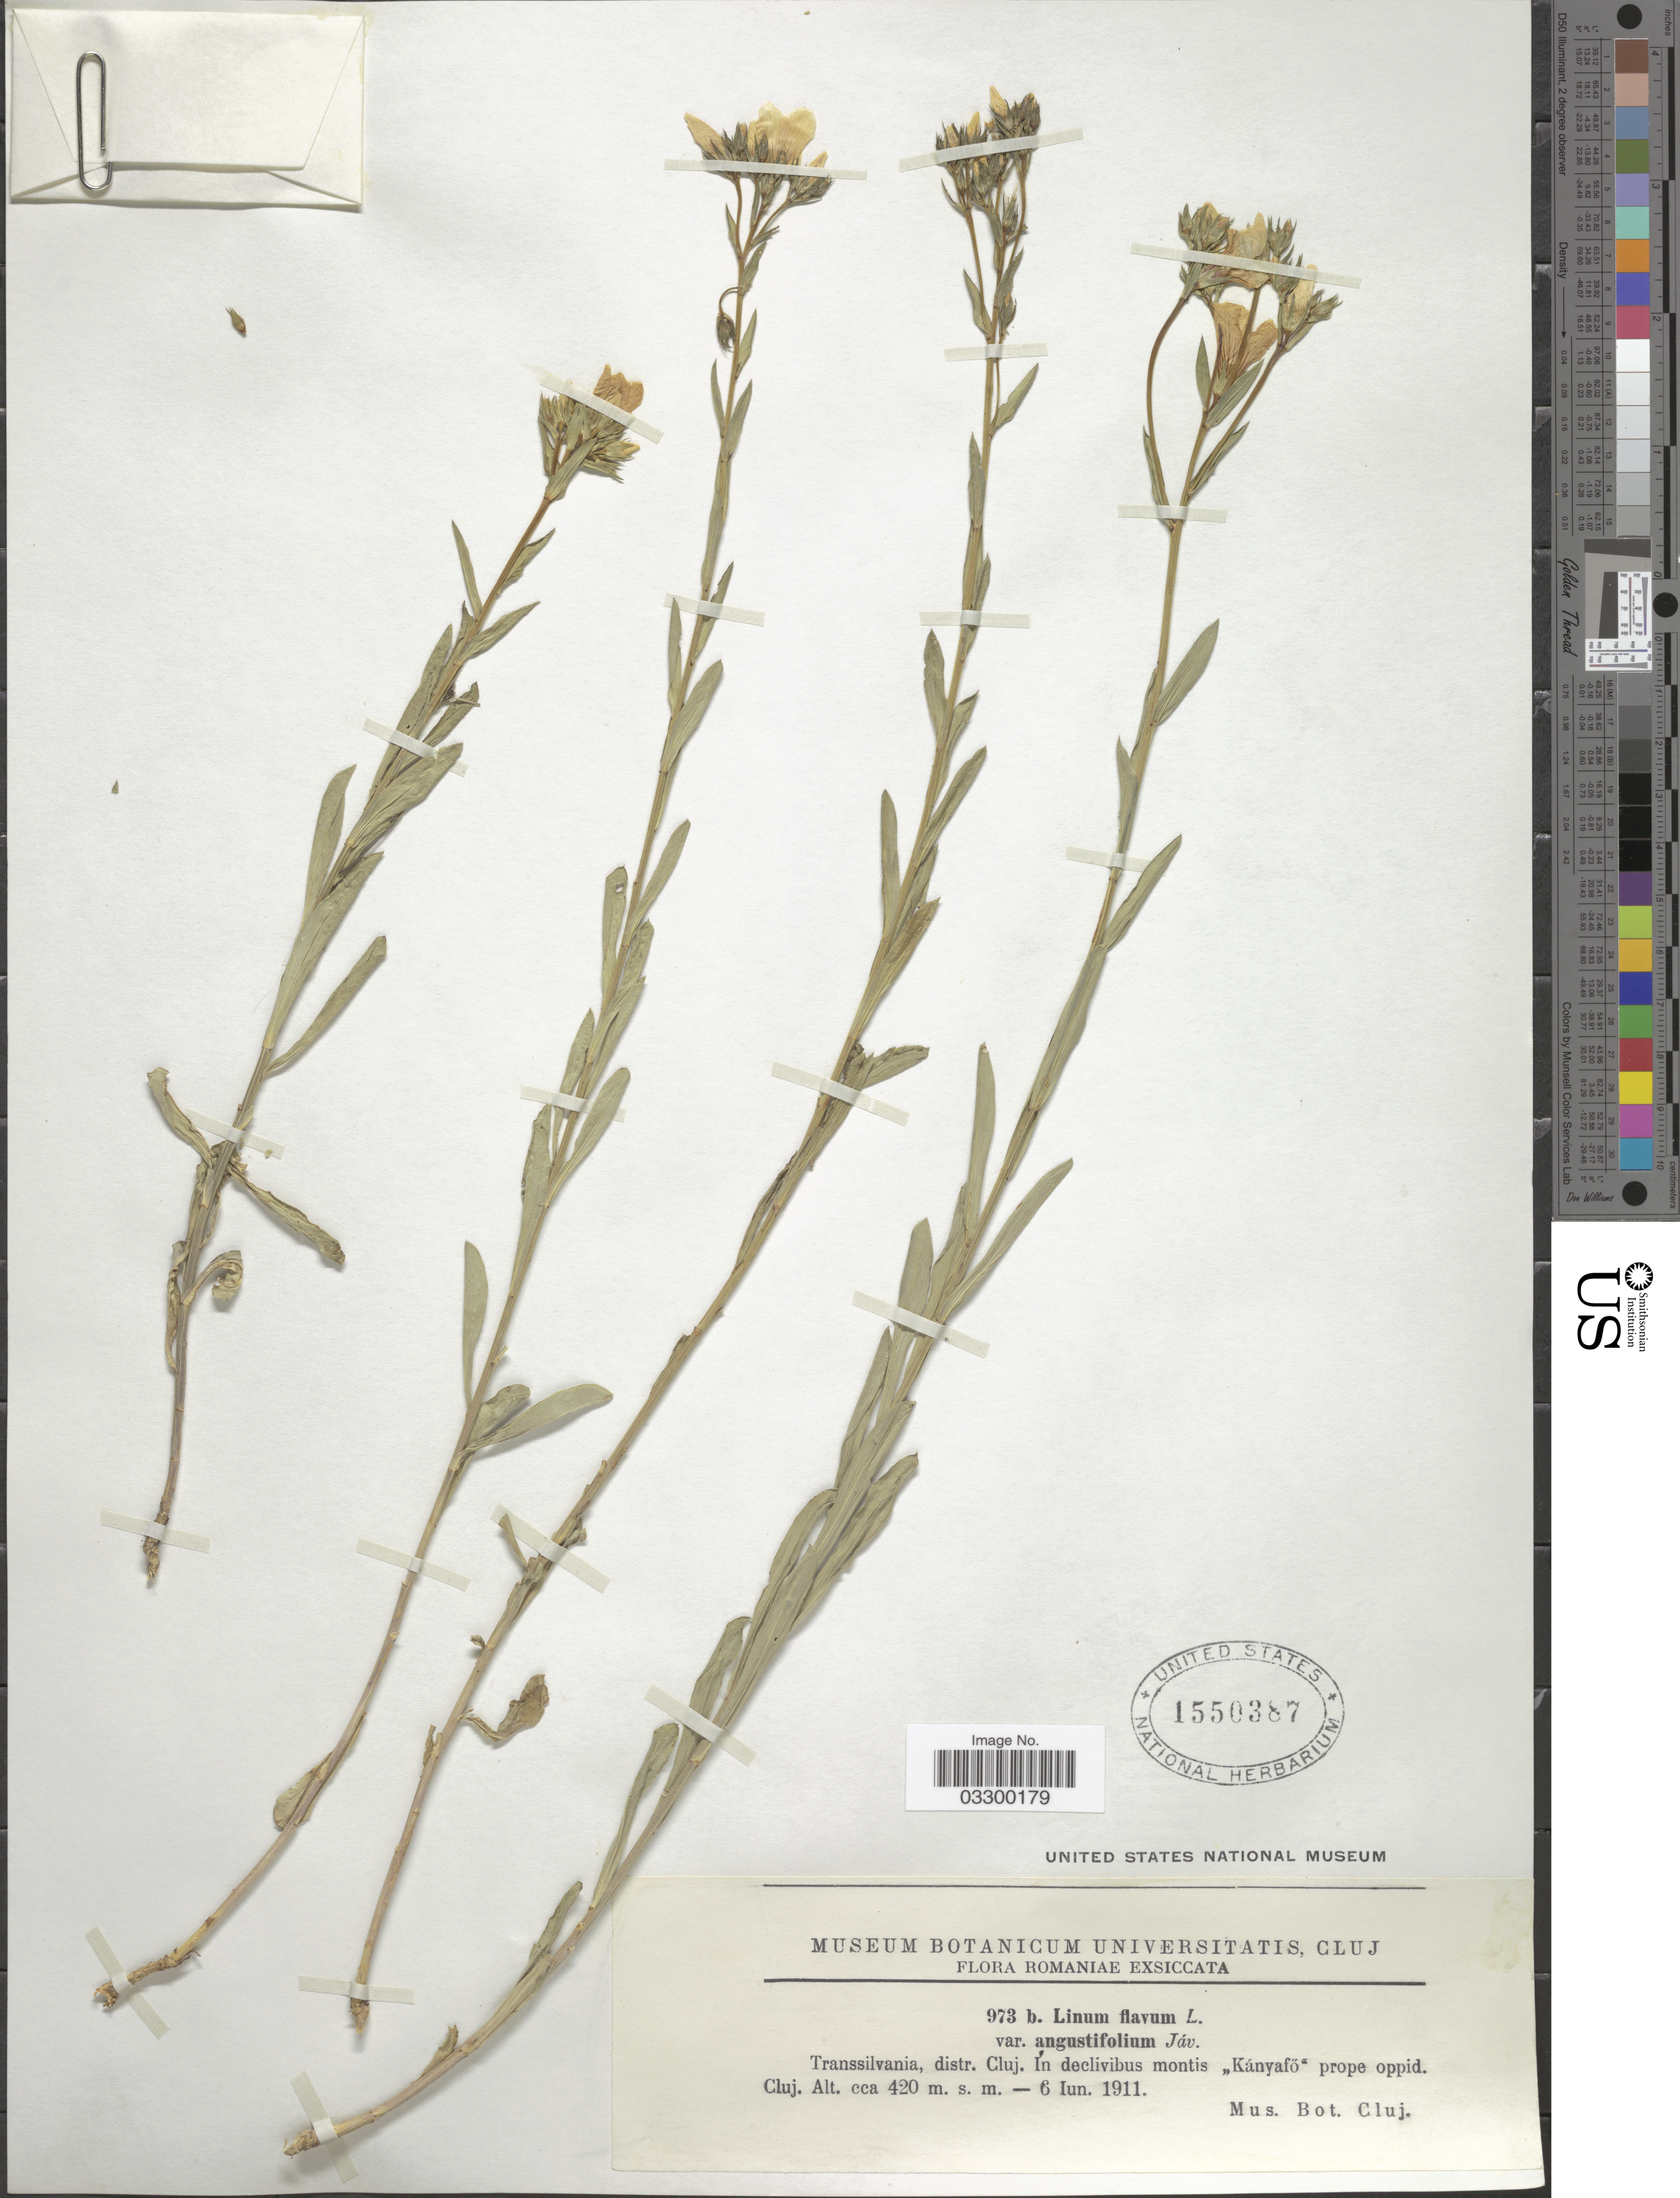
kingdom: Plantae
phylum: Tracheophyta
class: Magnoliopsida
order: Malpighiales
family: Linaceae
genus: Linum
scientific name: Linum flavum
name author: L.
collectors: Mus. Bot. Cluj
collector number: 973 b.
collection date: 1911-06-06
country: Romania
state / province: Cluj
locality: Transsilvania, distr. Cluj. In declivibus montis "Kányafö" prope oppid. Cluj.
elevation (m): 420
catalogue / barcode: US 1550387